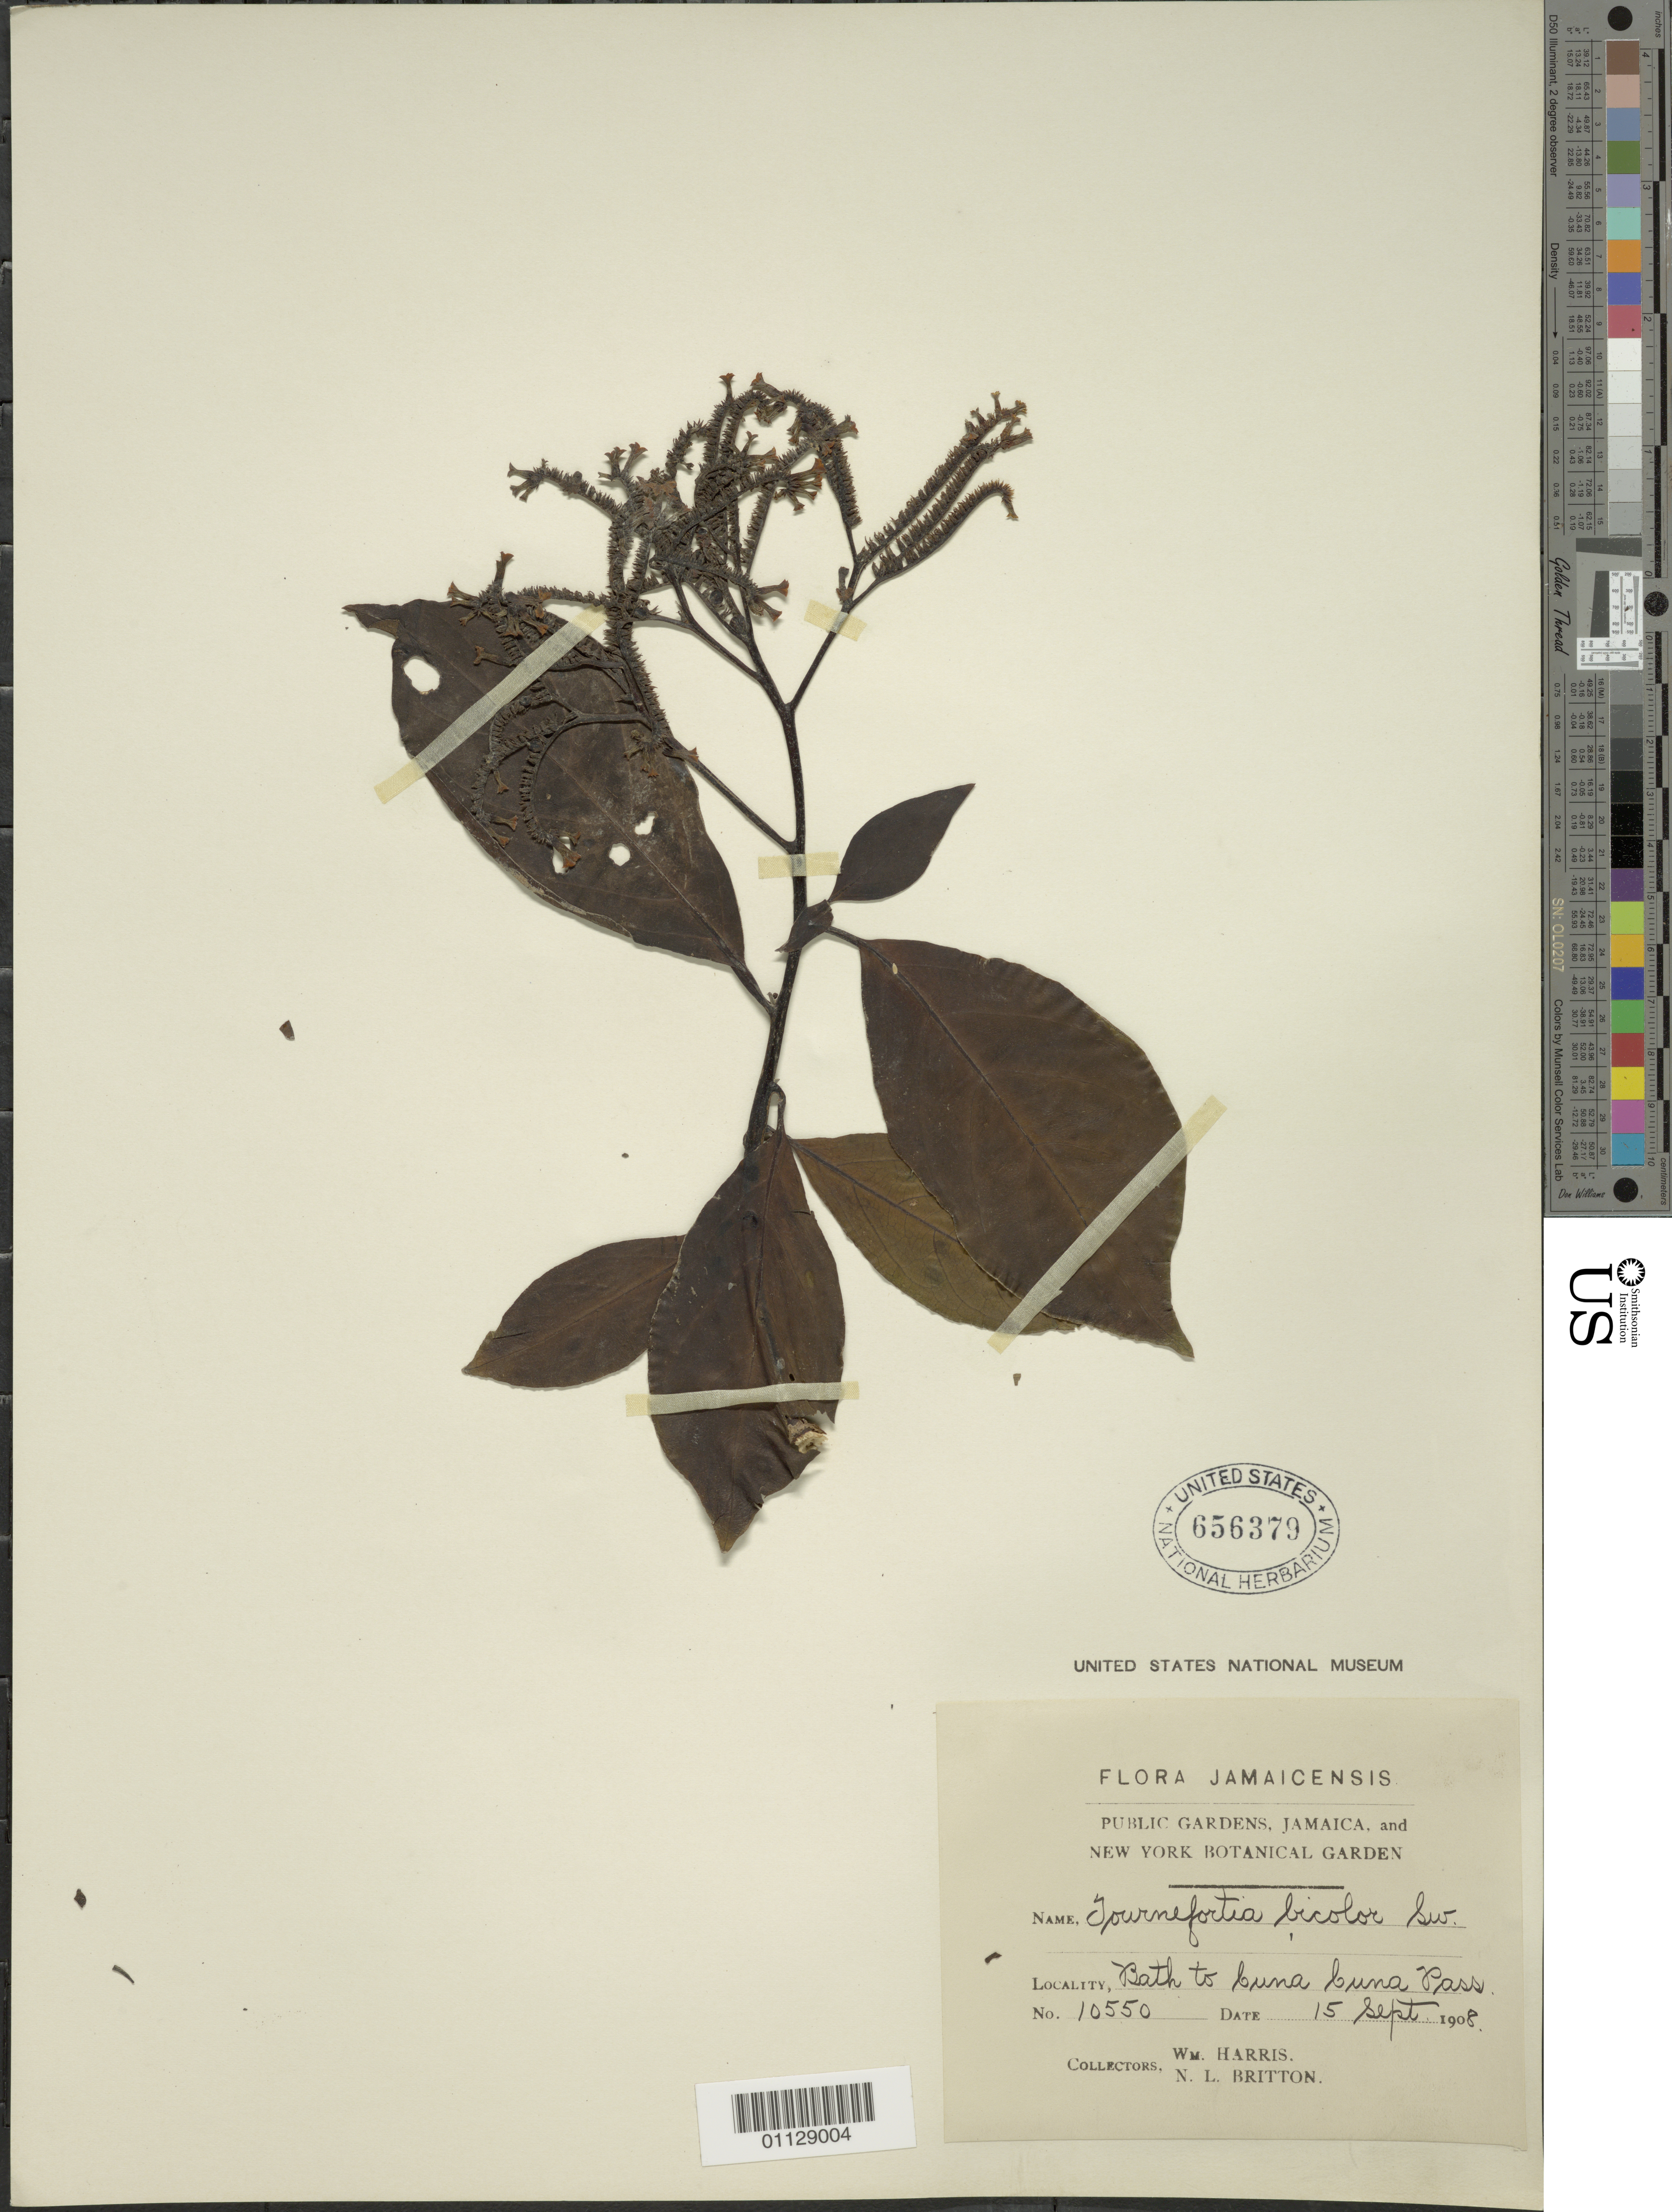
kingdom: Plantae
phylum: Tracheophyta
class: Magnoliopsida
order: Boraginales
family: Heliotropiaceae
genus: Tournefortia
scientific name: Tournefortia bicolor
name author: Sw.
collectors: W. Harris & N. Britton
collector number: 10550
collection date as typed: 15 Sep 1908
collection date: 1908-09-15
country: Jamaica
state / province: Saint Thomas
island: Jamaica I.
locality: Bath to Buma Buma Pass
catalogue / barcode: US 656379